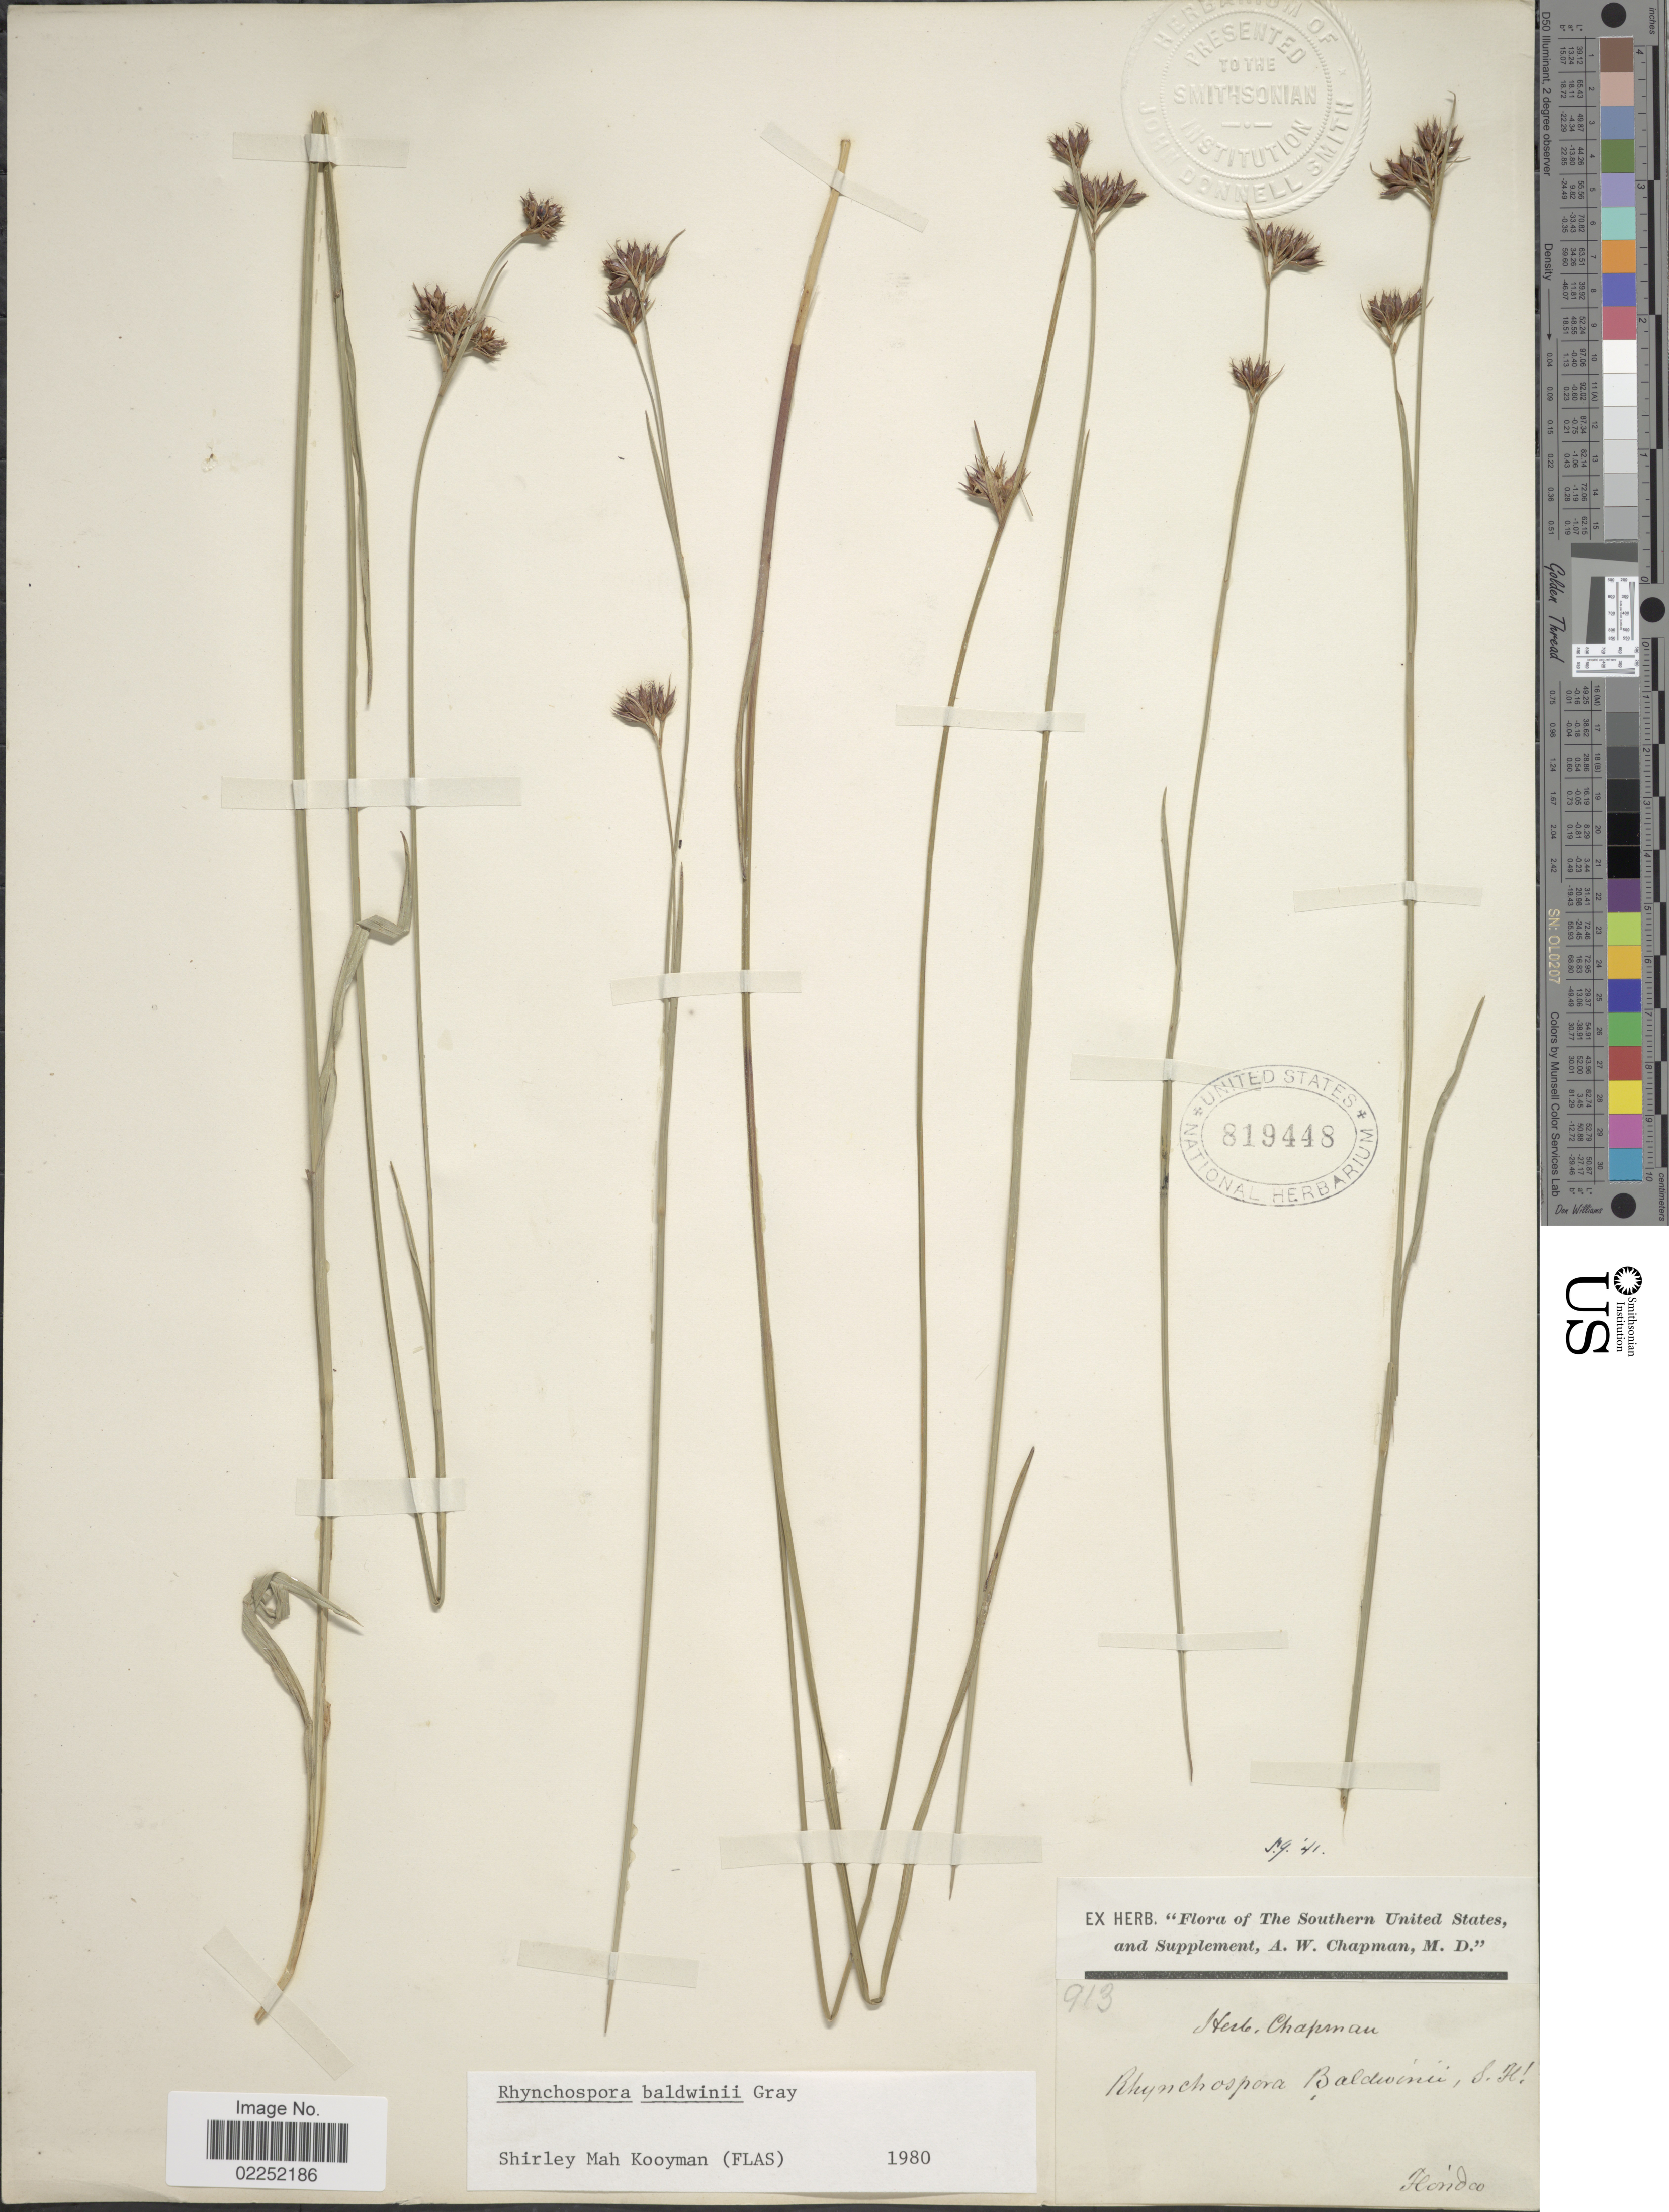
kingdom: Plantae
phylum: Tracheophyta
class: Liliopsida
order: Poales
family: Cyperaceae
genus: Rhynchospora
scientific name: Rhynchospora baldwinii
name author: A. Gray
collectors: ex herb. Chapman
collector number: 913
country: United States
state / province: Florida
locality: The Southern United States, and Supplement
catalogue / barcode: US 819448